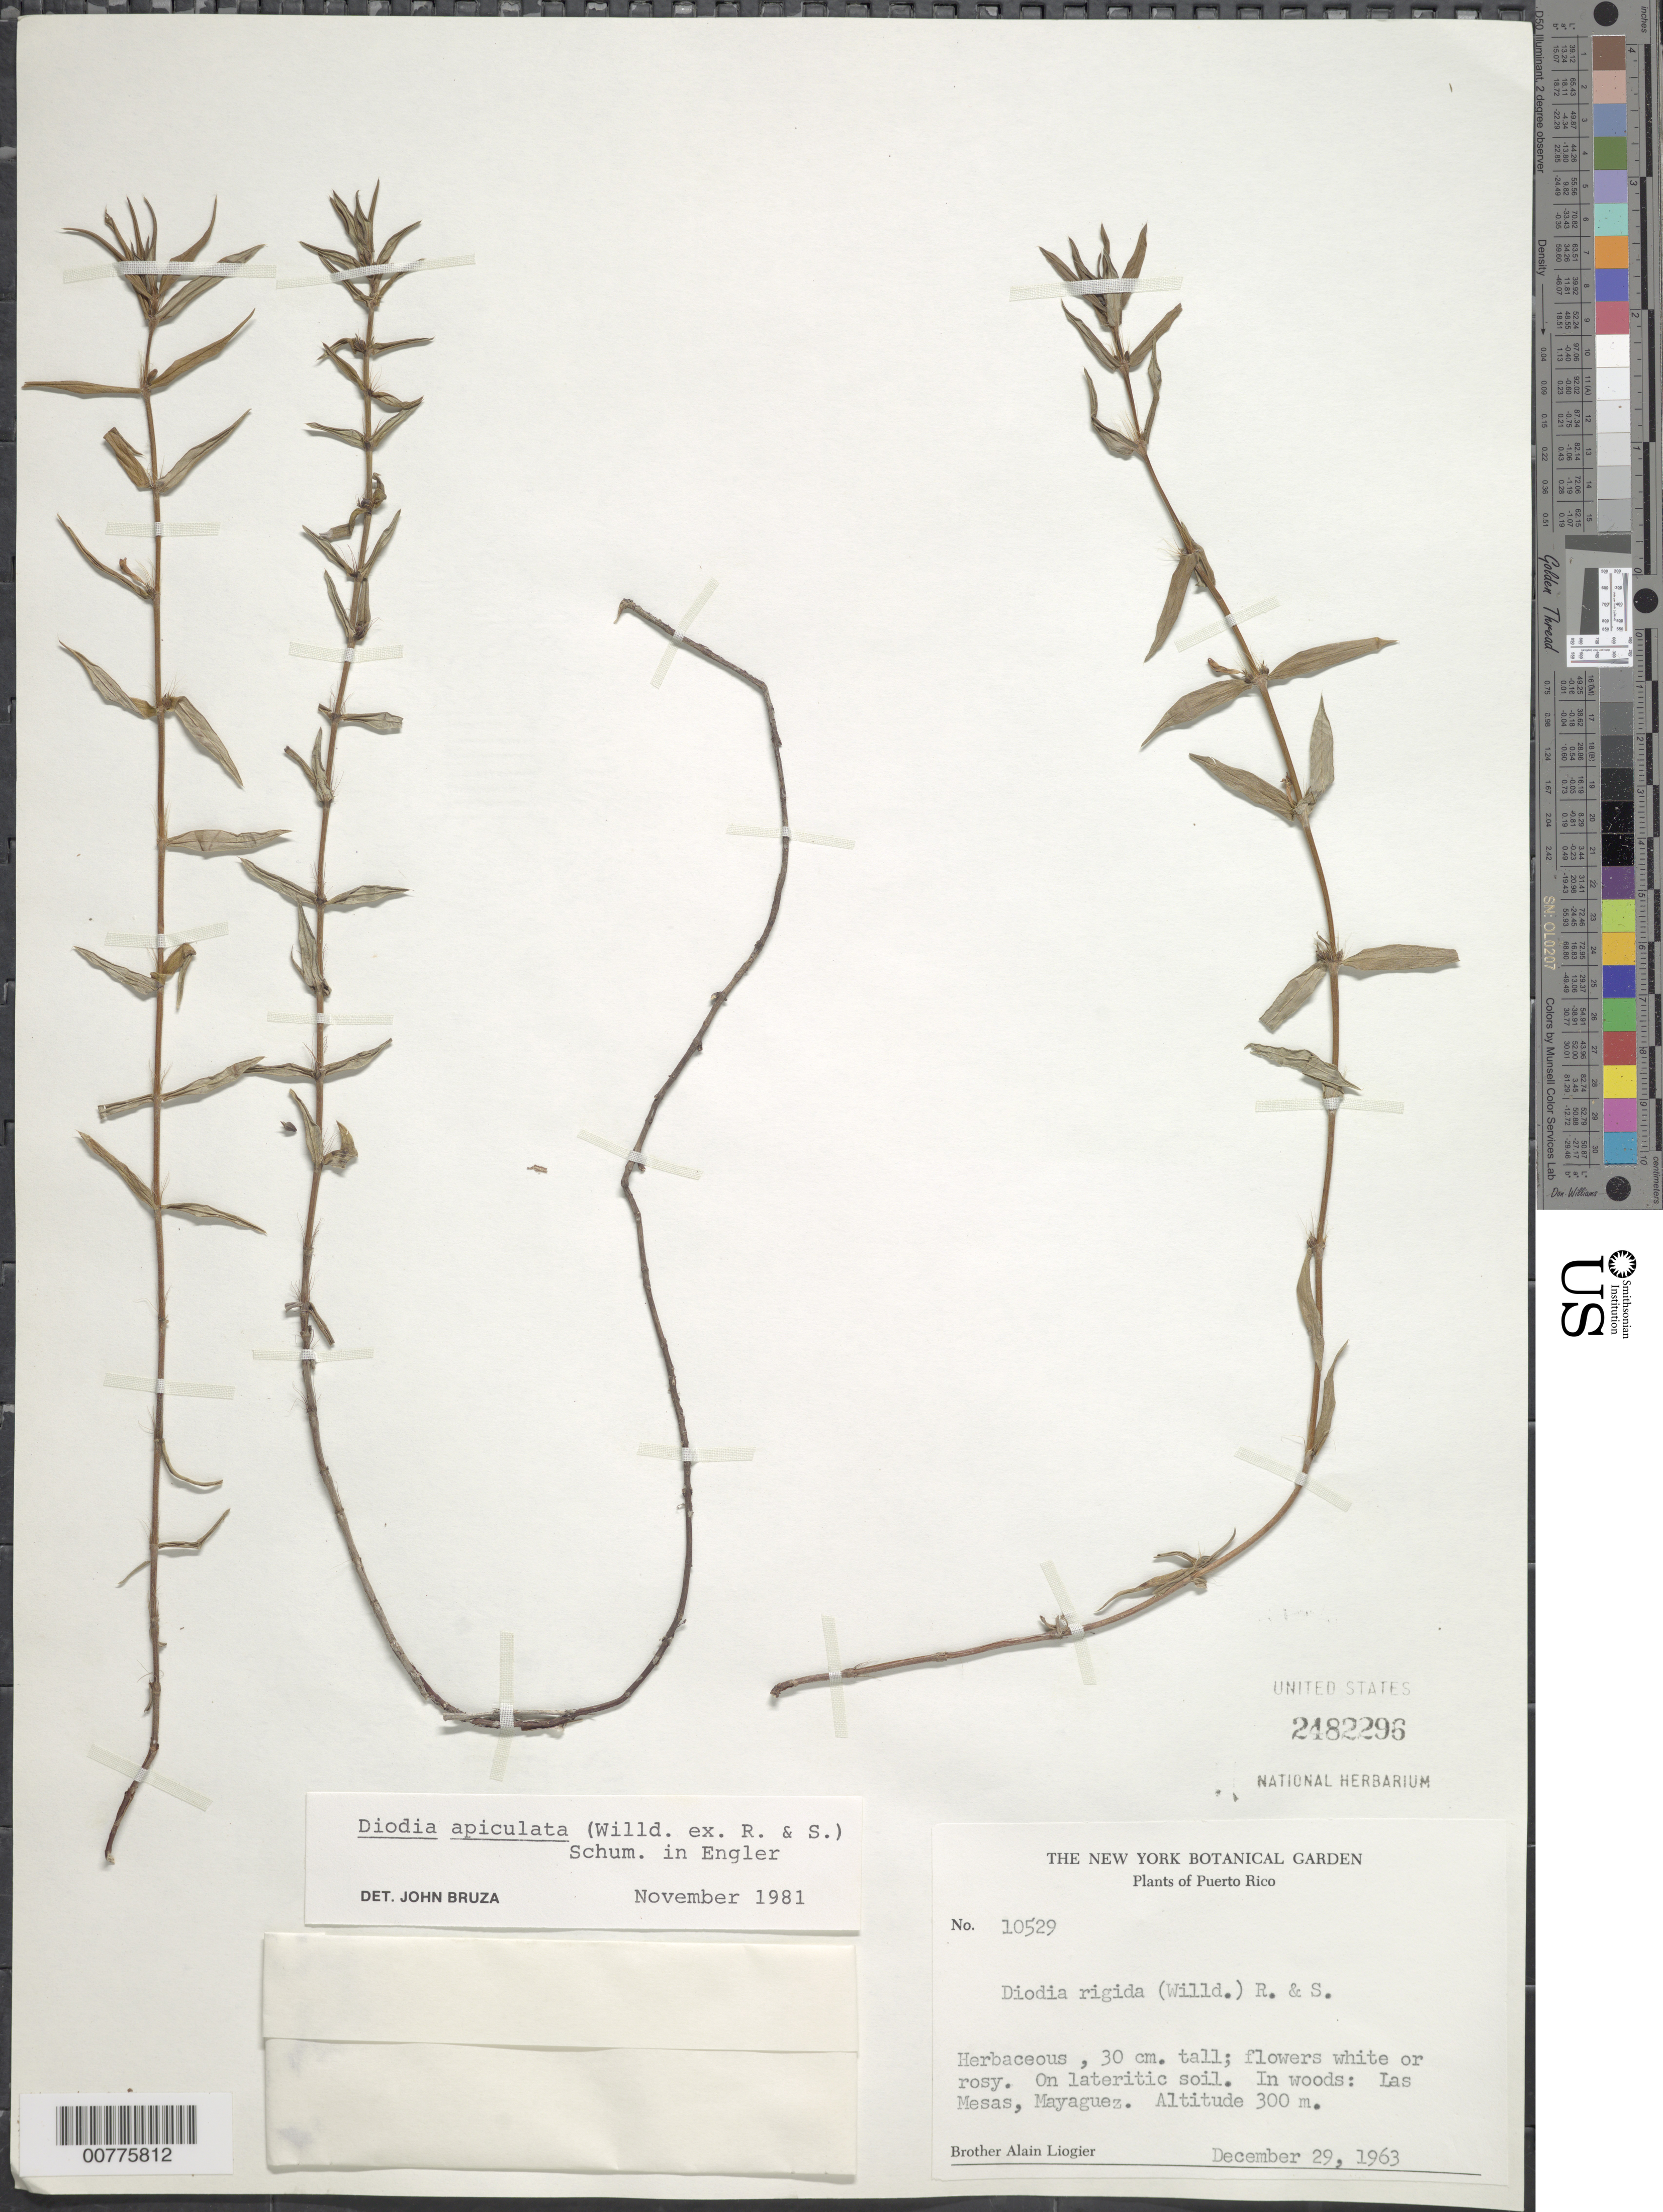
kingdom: Plantae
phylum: Tracheophyta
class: Magnoliopsida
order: Gentianales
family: Rubiaceae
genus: Diodella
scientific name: Diodella apiculata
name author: (Willd. ex Roem. & Schult.) Bacigalupo & E.L. Cabral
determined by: Bruza, J.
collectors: A. H. Liogier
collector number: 10529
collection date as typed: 29 Dec 1963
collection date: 1963-12-29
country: Puerto Rico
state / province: Mayagüez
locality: Las Mesas, Mayagüez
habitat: On lateritic soil, in woods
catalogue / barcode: US 2482296